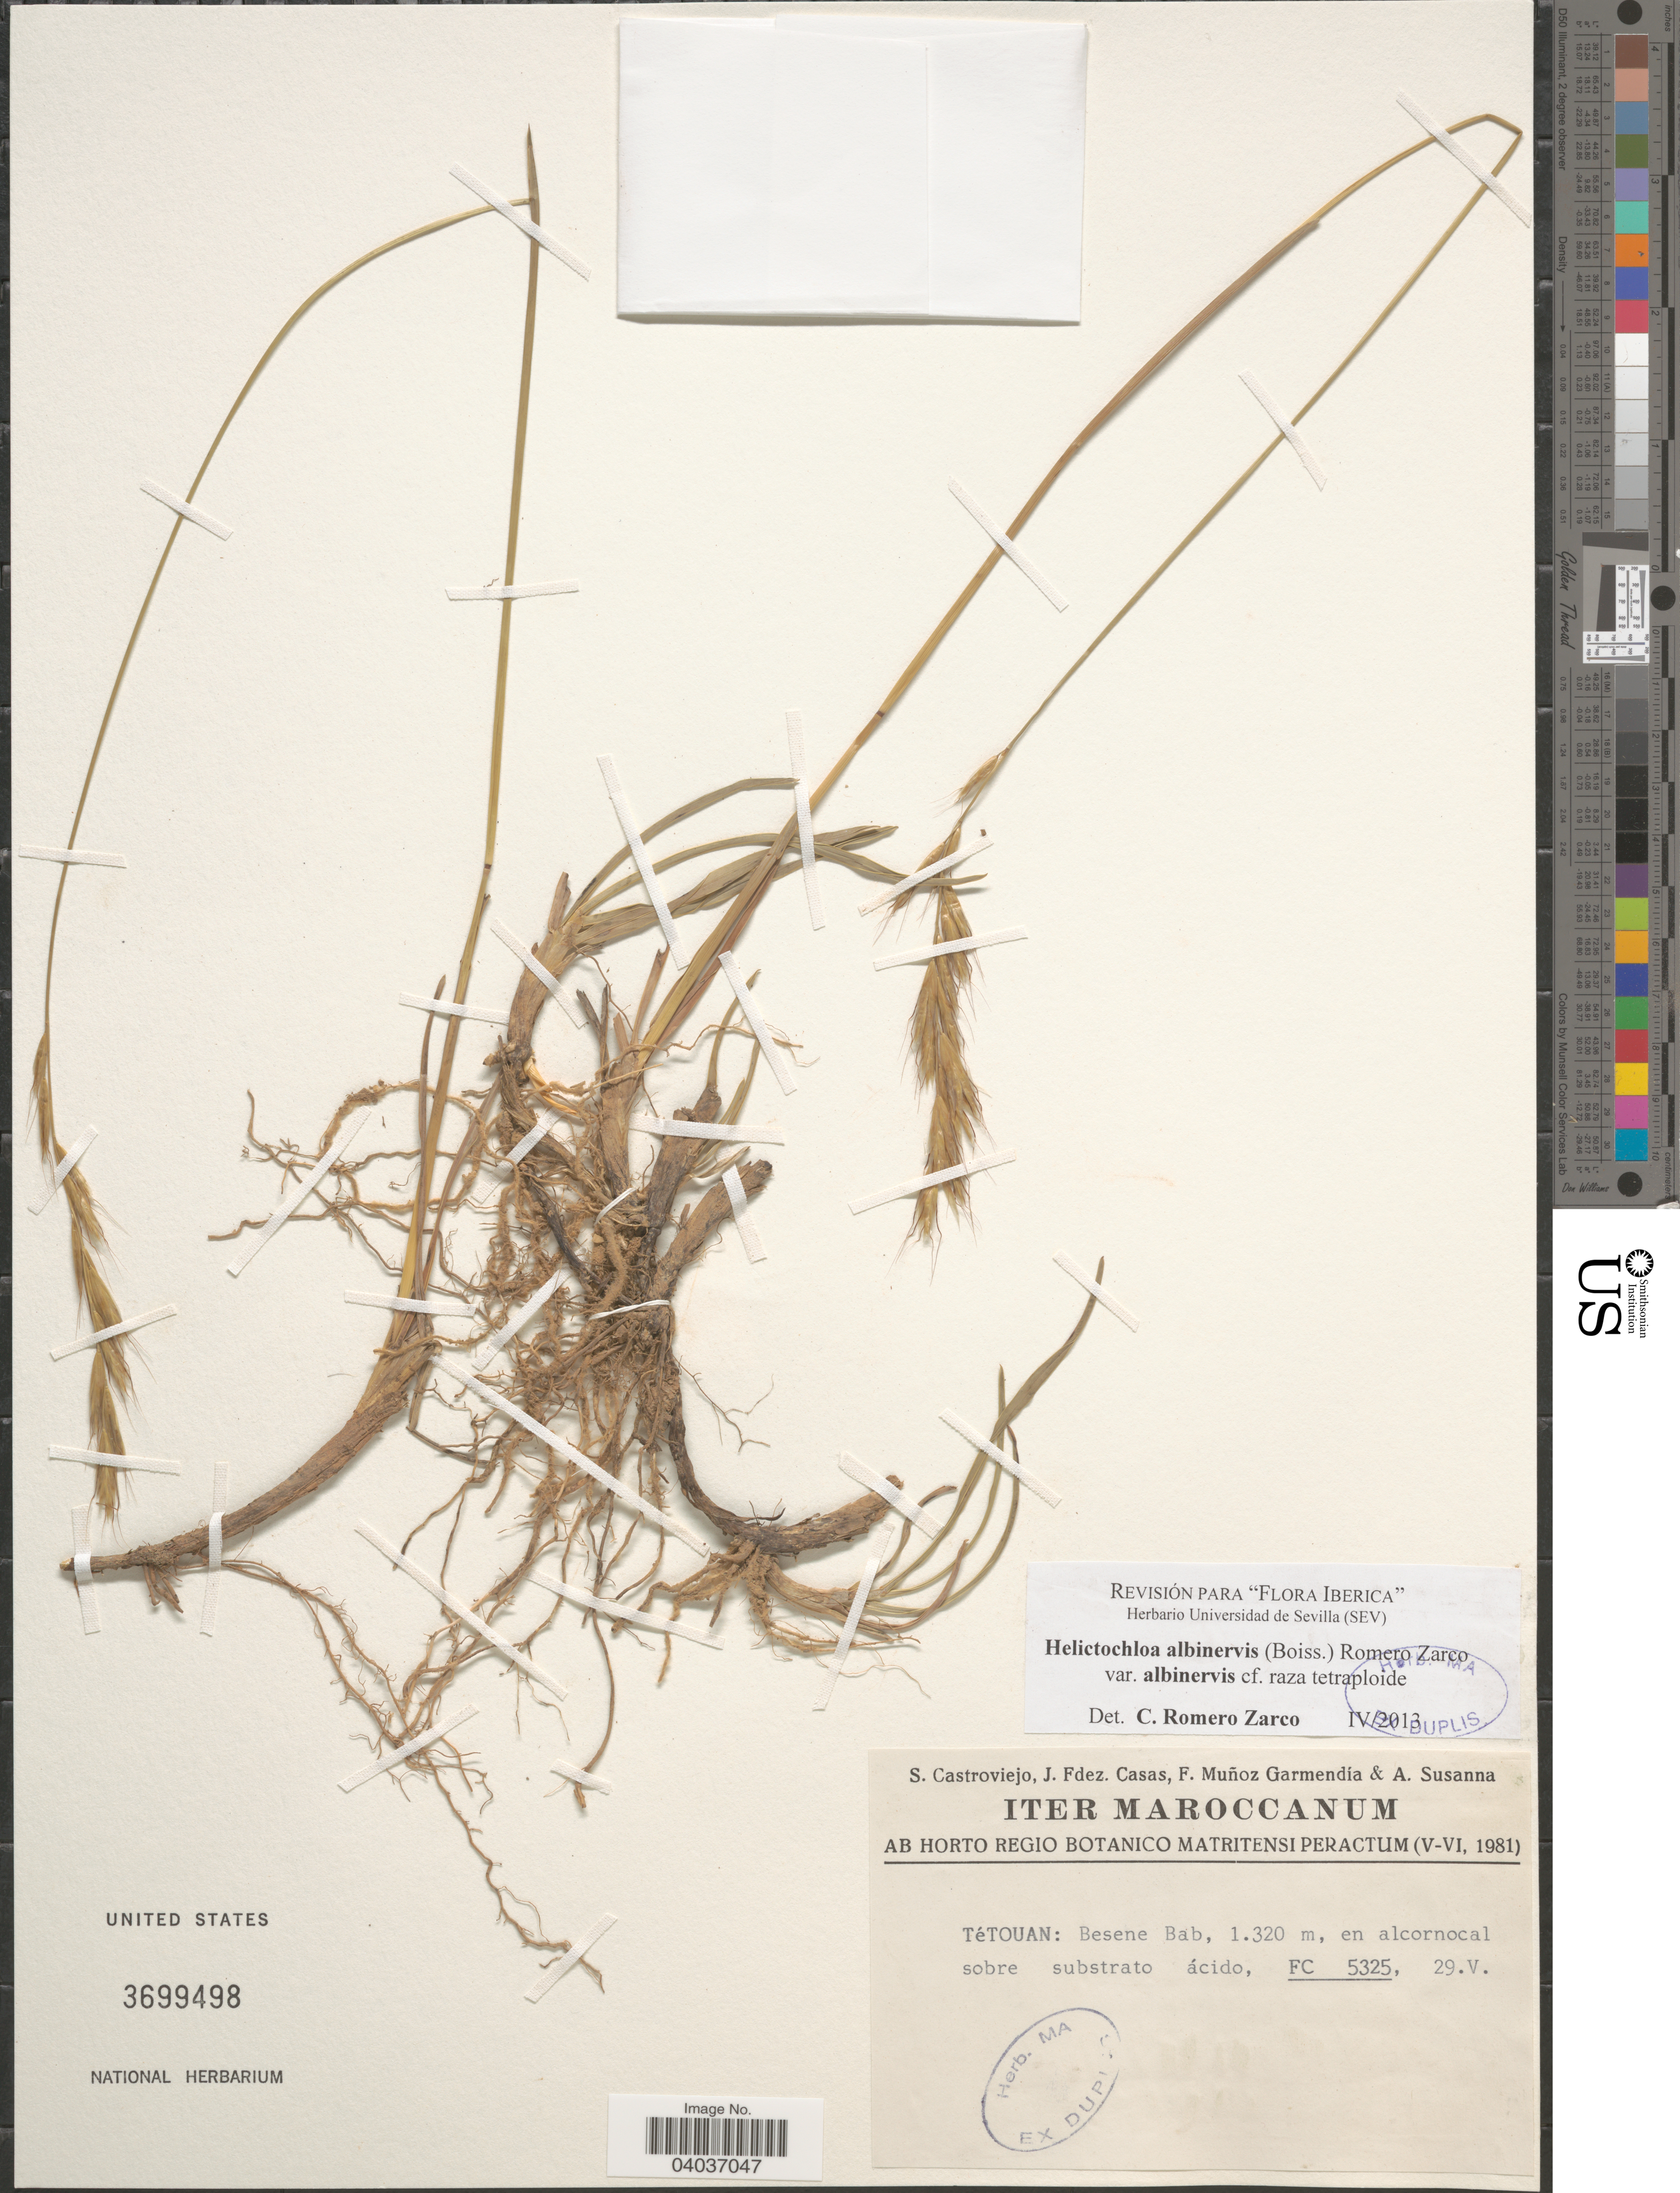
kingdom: Plantae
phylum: Tracheophyta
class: Liliopsida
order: Poales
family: Poaceae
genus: Helictochloa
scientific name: Helictochloa albinervis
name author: (Boiss.) Romero-Zarco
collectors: S. Castroviejo, J. Casas, F. Muñoz Garmendia & A. Susanna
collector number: FC 5325?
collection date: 1981-05-29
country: Morocco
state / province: Tanger-Tétouan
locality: Maroccanum. TéTouan: Besene Bab.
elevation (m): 1320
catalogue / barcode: US 3699498